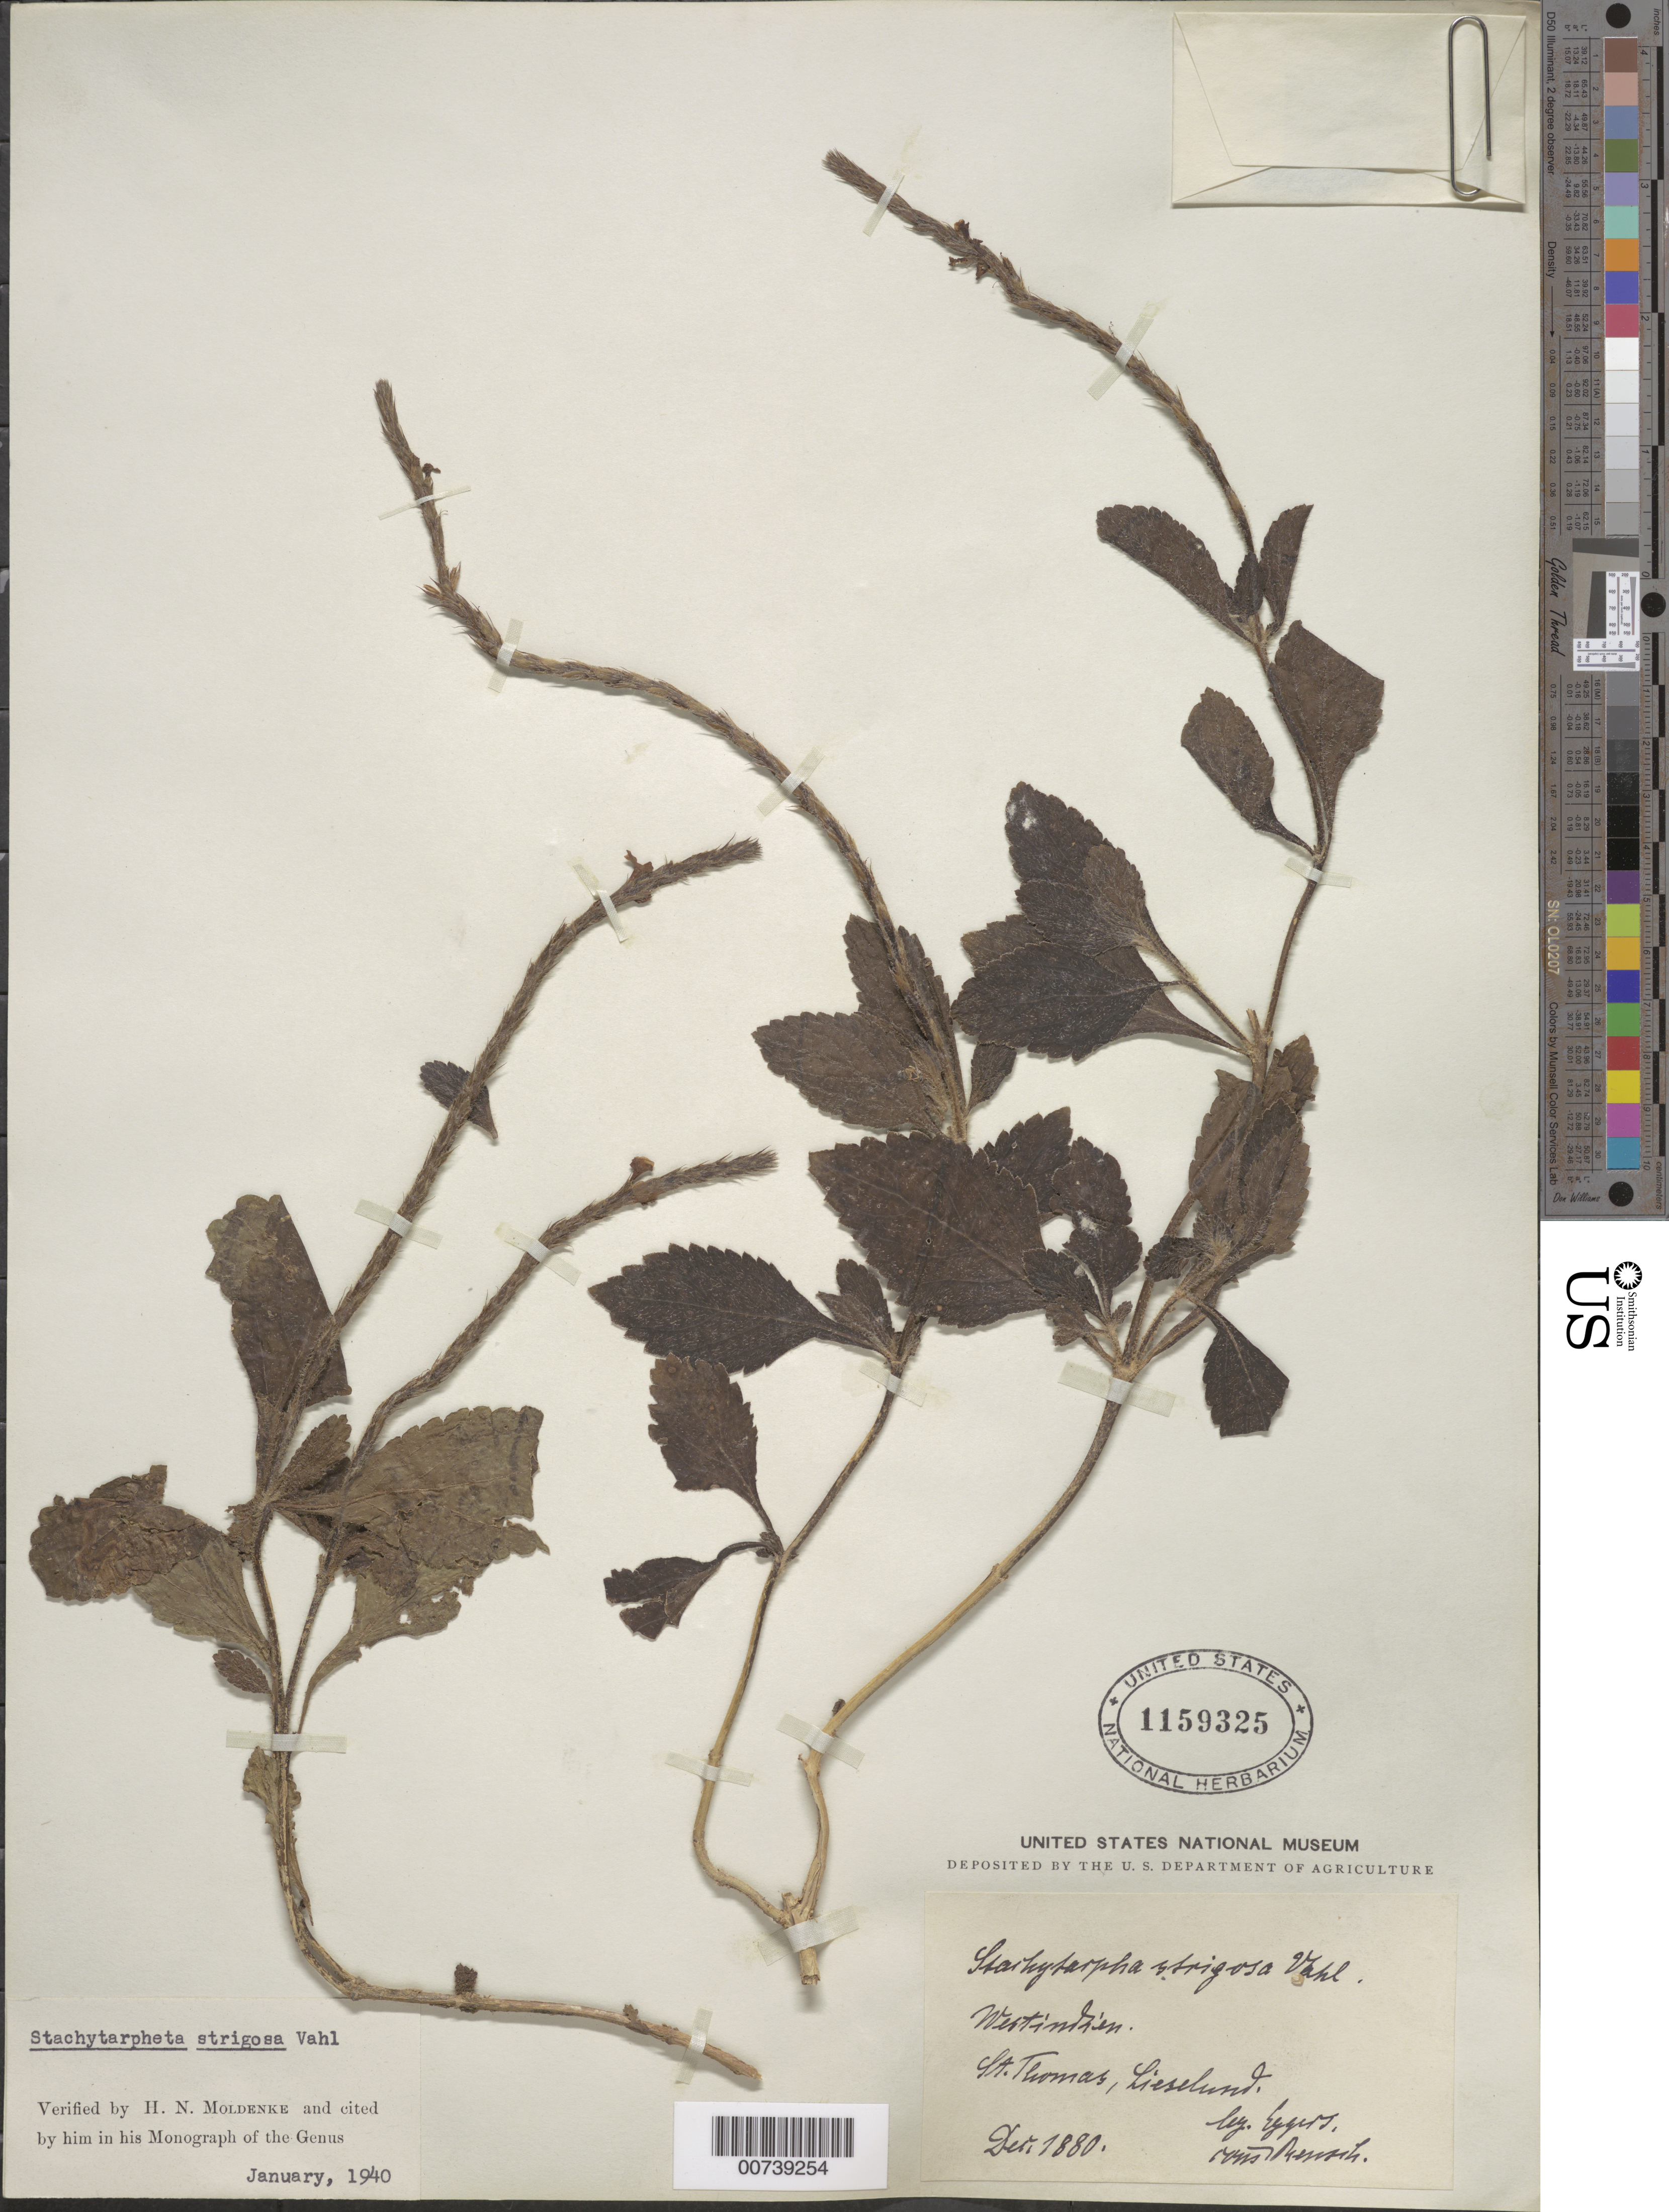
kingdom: Plantae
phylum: Tracheophyta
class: Magnoliopsida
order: Lamiales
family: Verbenaceae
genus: Stachytarpheta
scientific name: Stachytarpheta strigosa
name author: Vahl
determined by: Méndez, Isidro E., (HIPC)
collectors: H. F. A. von Eggers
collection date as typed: Dec 1880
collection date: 1880-12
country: U.S. Virgin Islands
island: St. Thomas I.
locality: Lieselund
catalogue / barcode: US 1159325